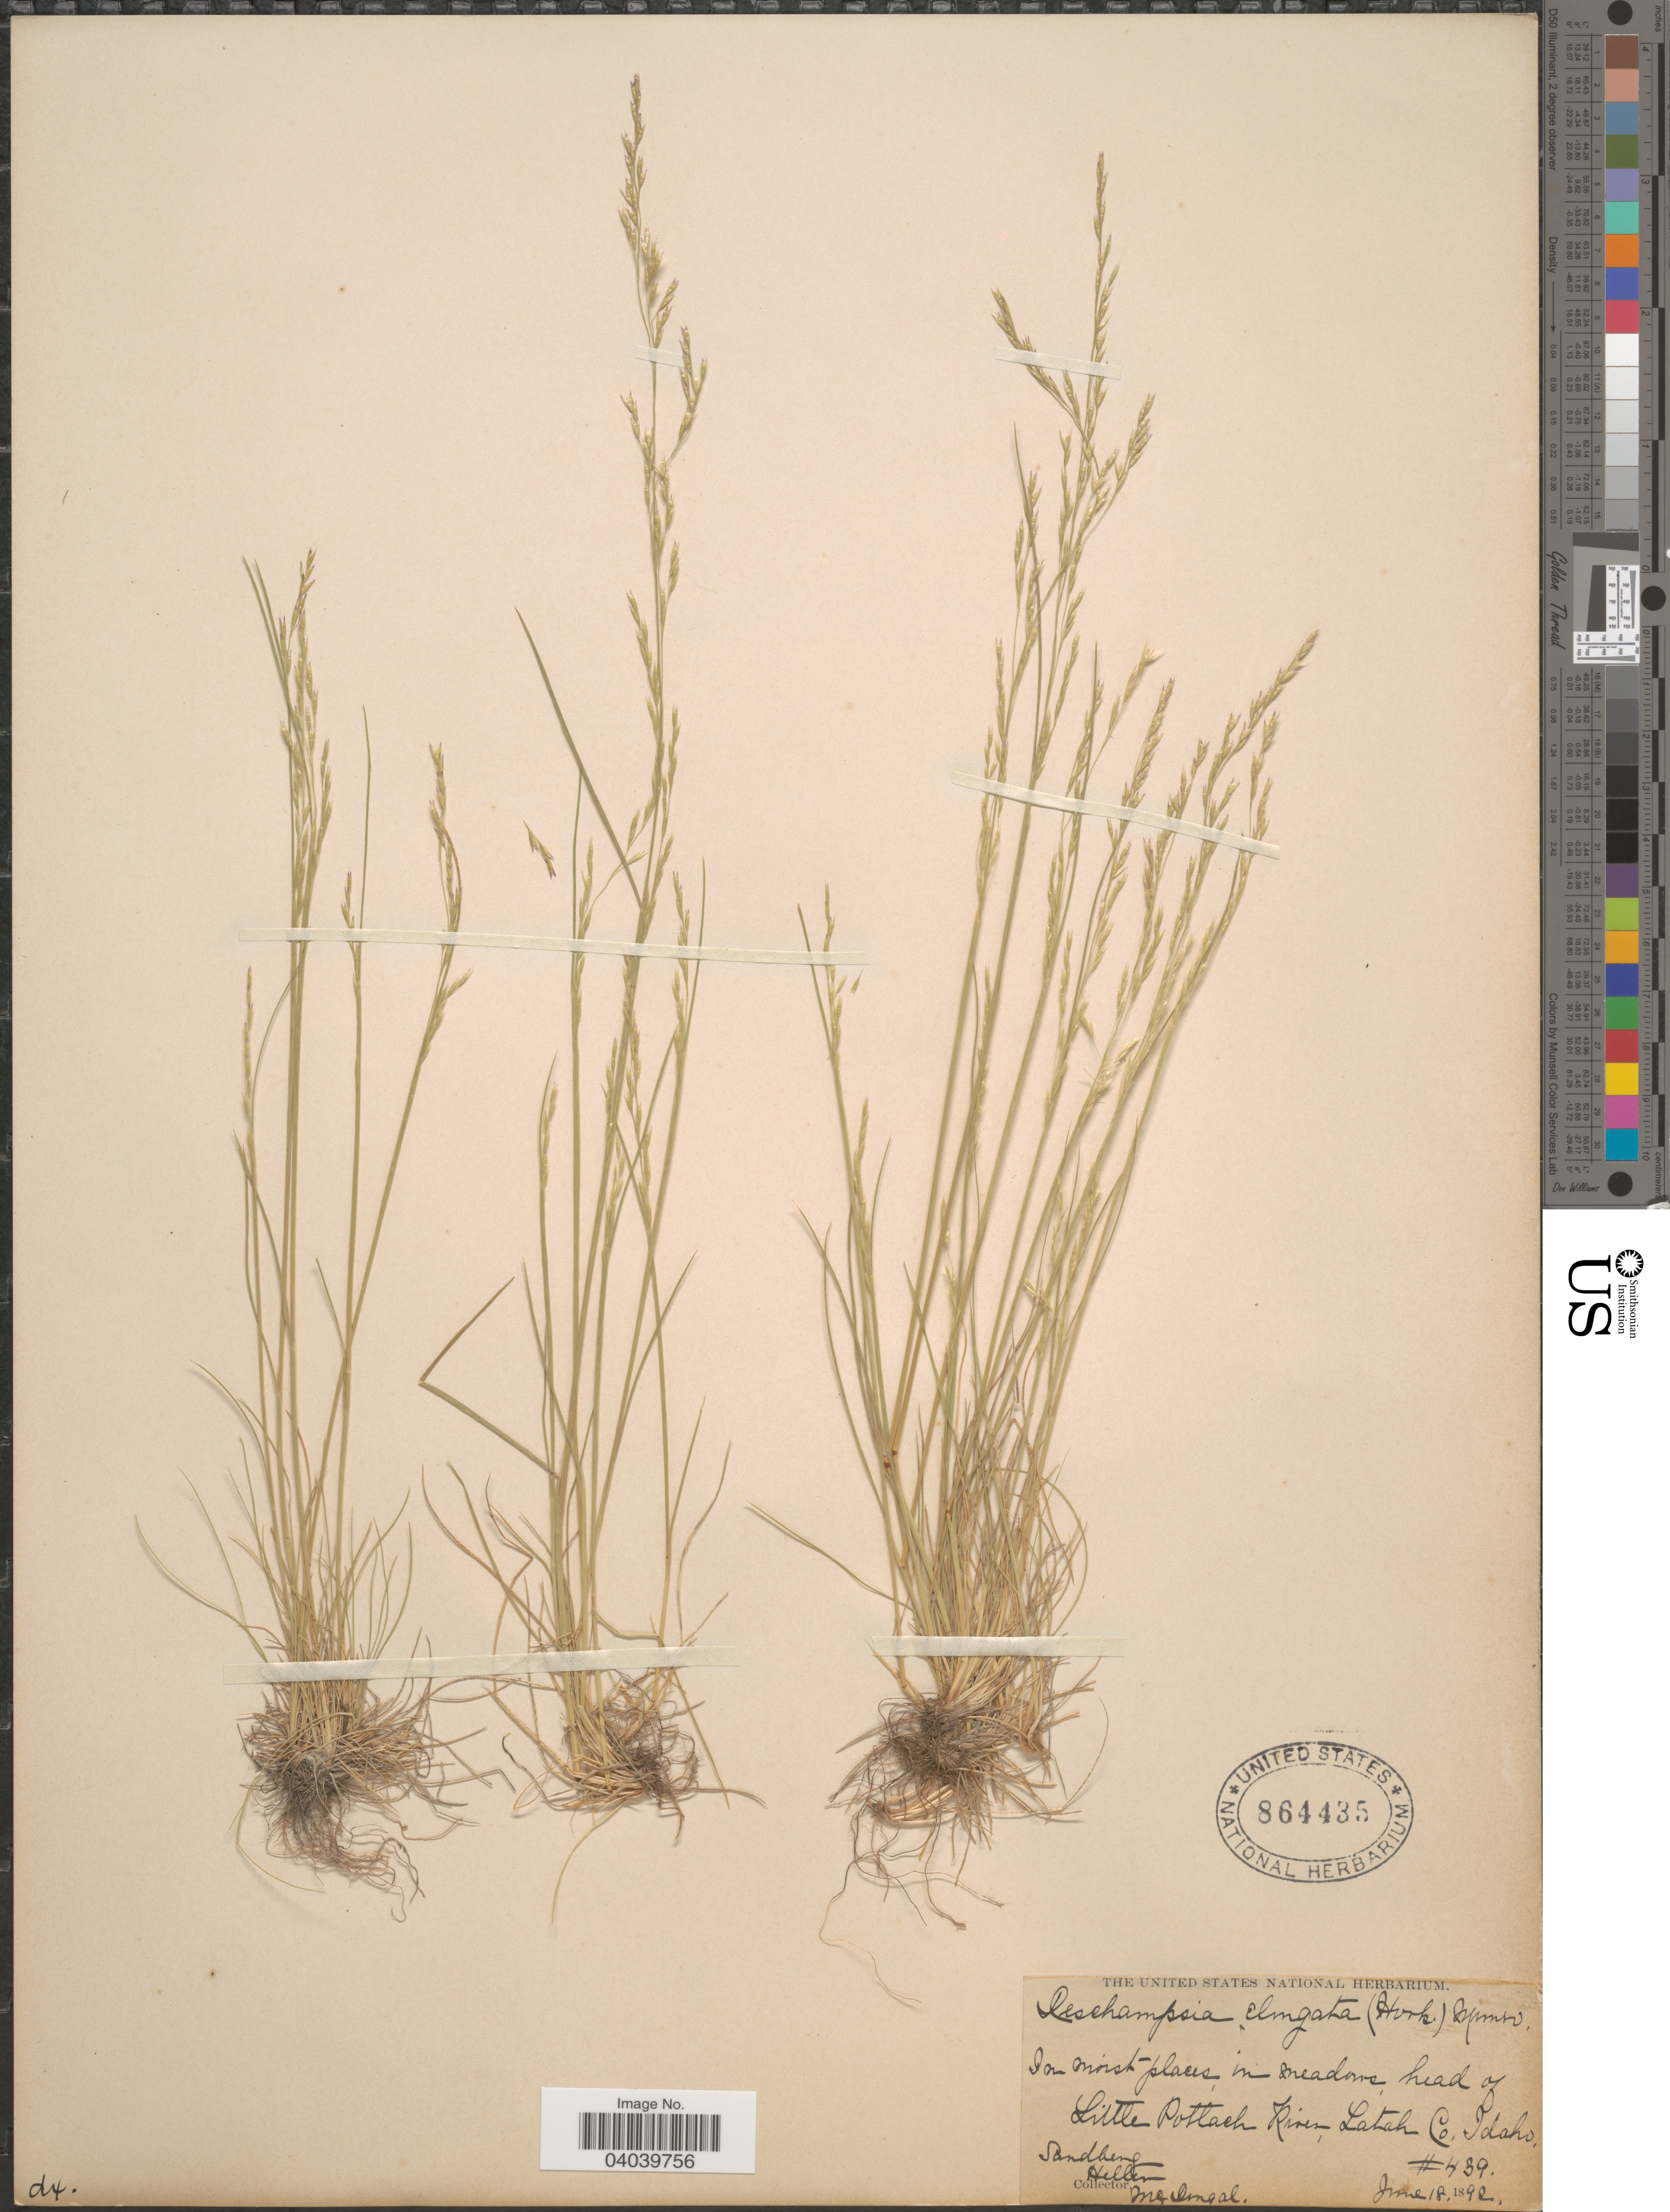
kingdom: Plantae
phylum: Tracheophyta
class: Liliopsida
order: Poales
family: Poaceae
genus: Deschampsia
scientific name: Deschampsia elongata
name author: (Hook.) Munro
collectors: Sandberg, -- Heller & McDougal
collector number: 439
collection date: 1892-06-18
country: United States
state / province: Idaho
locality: In meadows, head of Little Potlach River, Latah Co.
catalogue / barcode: US 864435